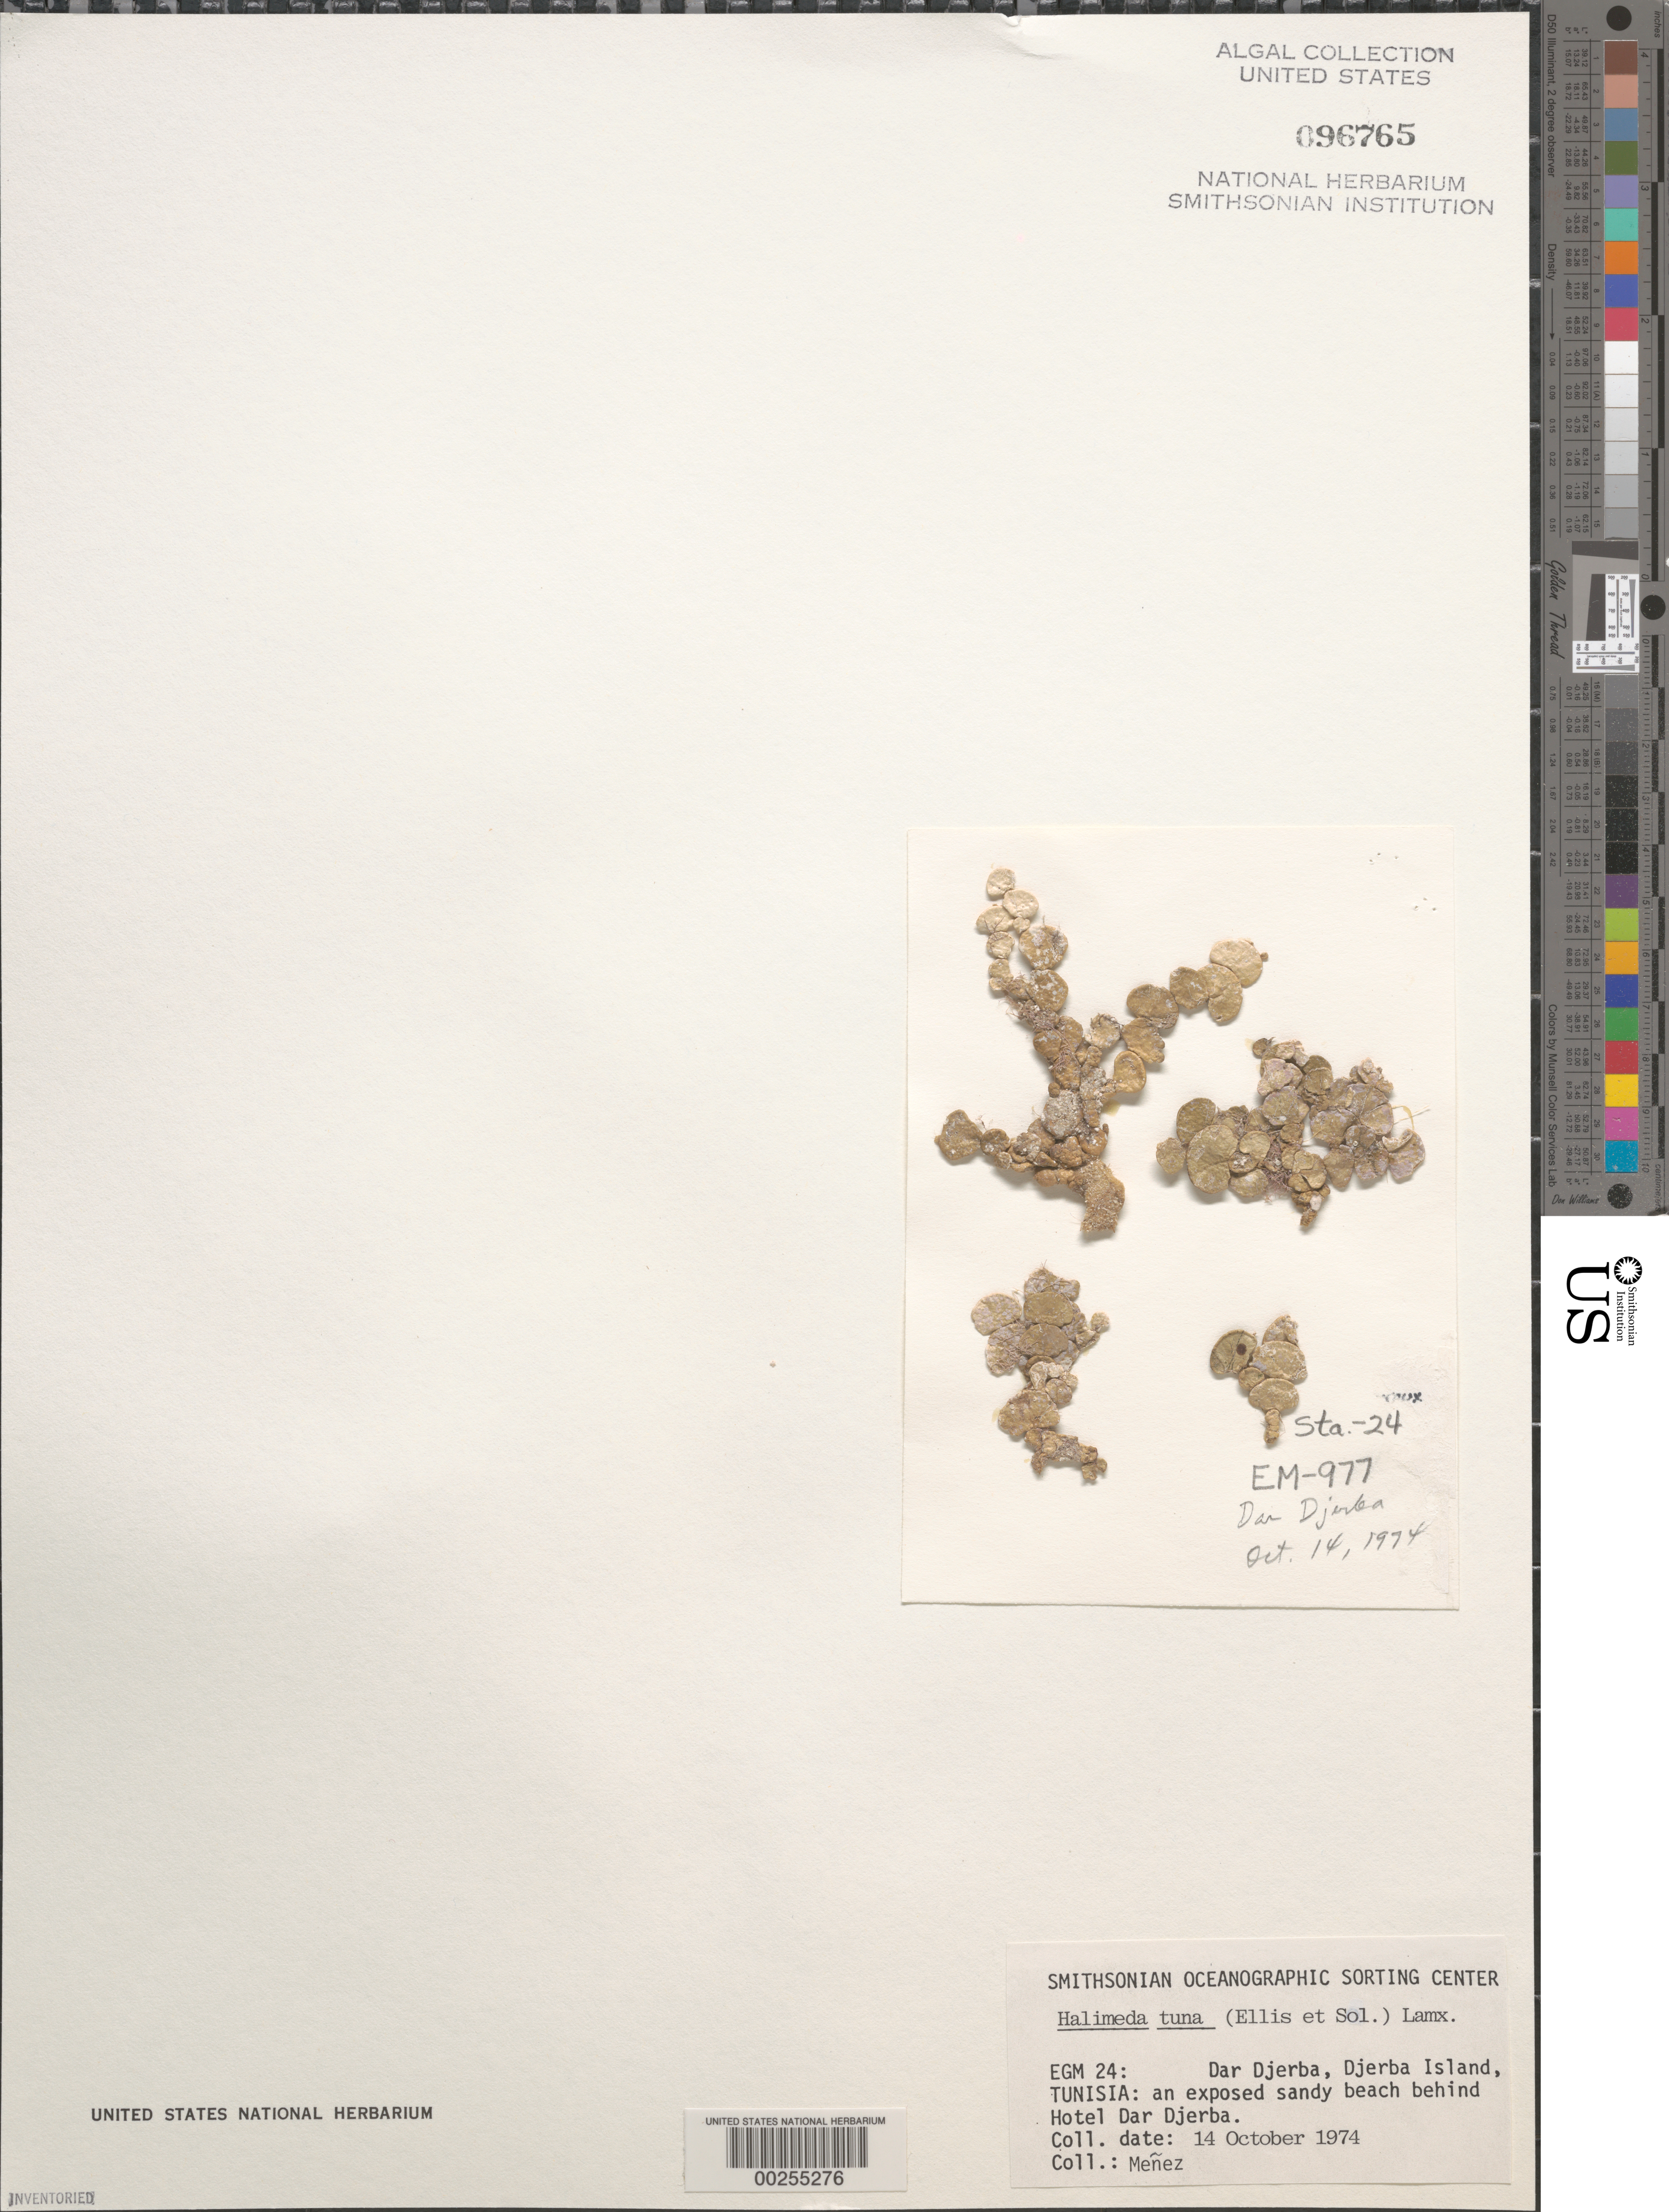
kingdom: Plantae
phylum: Chlorophyta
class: Ulvophyceae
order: Bryopsidales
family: Halimedaceae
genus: Halimeda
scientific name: Halimeda tuna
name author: (J. Ellis & Sol.) J.V.Lamouroux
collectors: Meñez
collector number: EGM 24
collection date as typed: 14 Oct 1974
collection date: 1974-10-14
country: Tunisia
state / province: Medenine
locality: Dar djerba, djerba island, behind hotel dar djerba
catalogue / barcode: US 96765